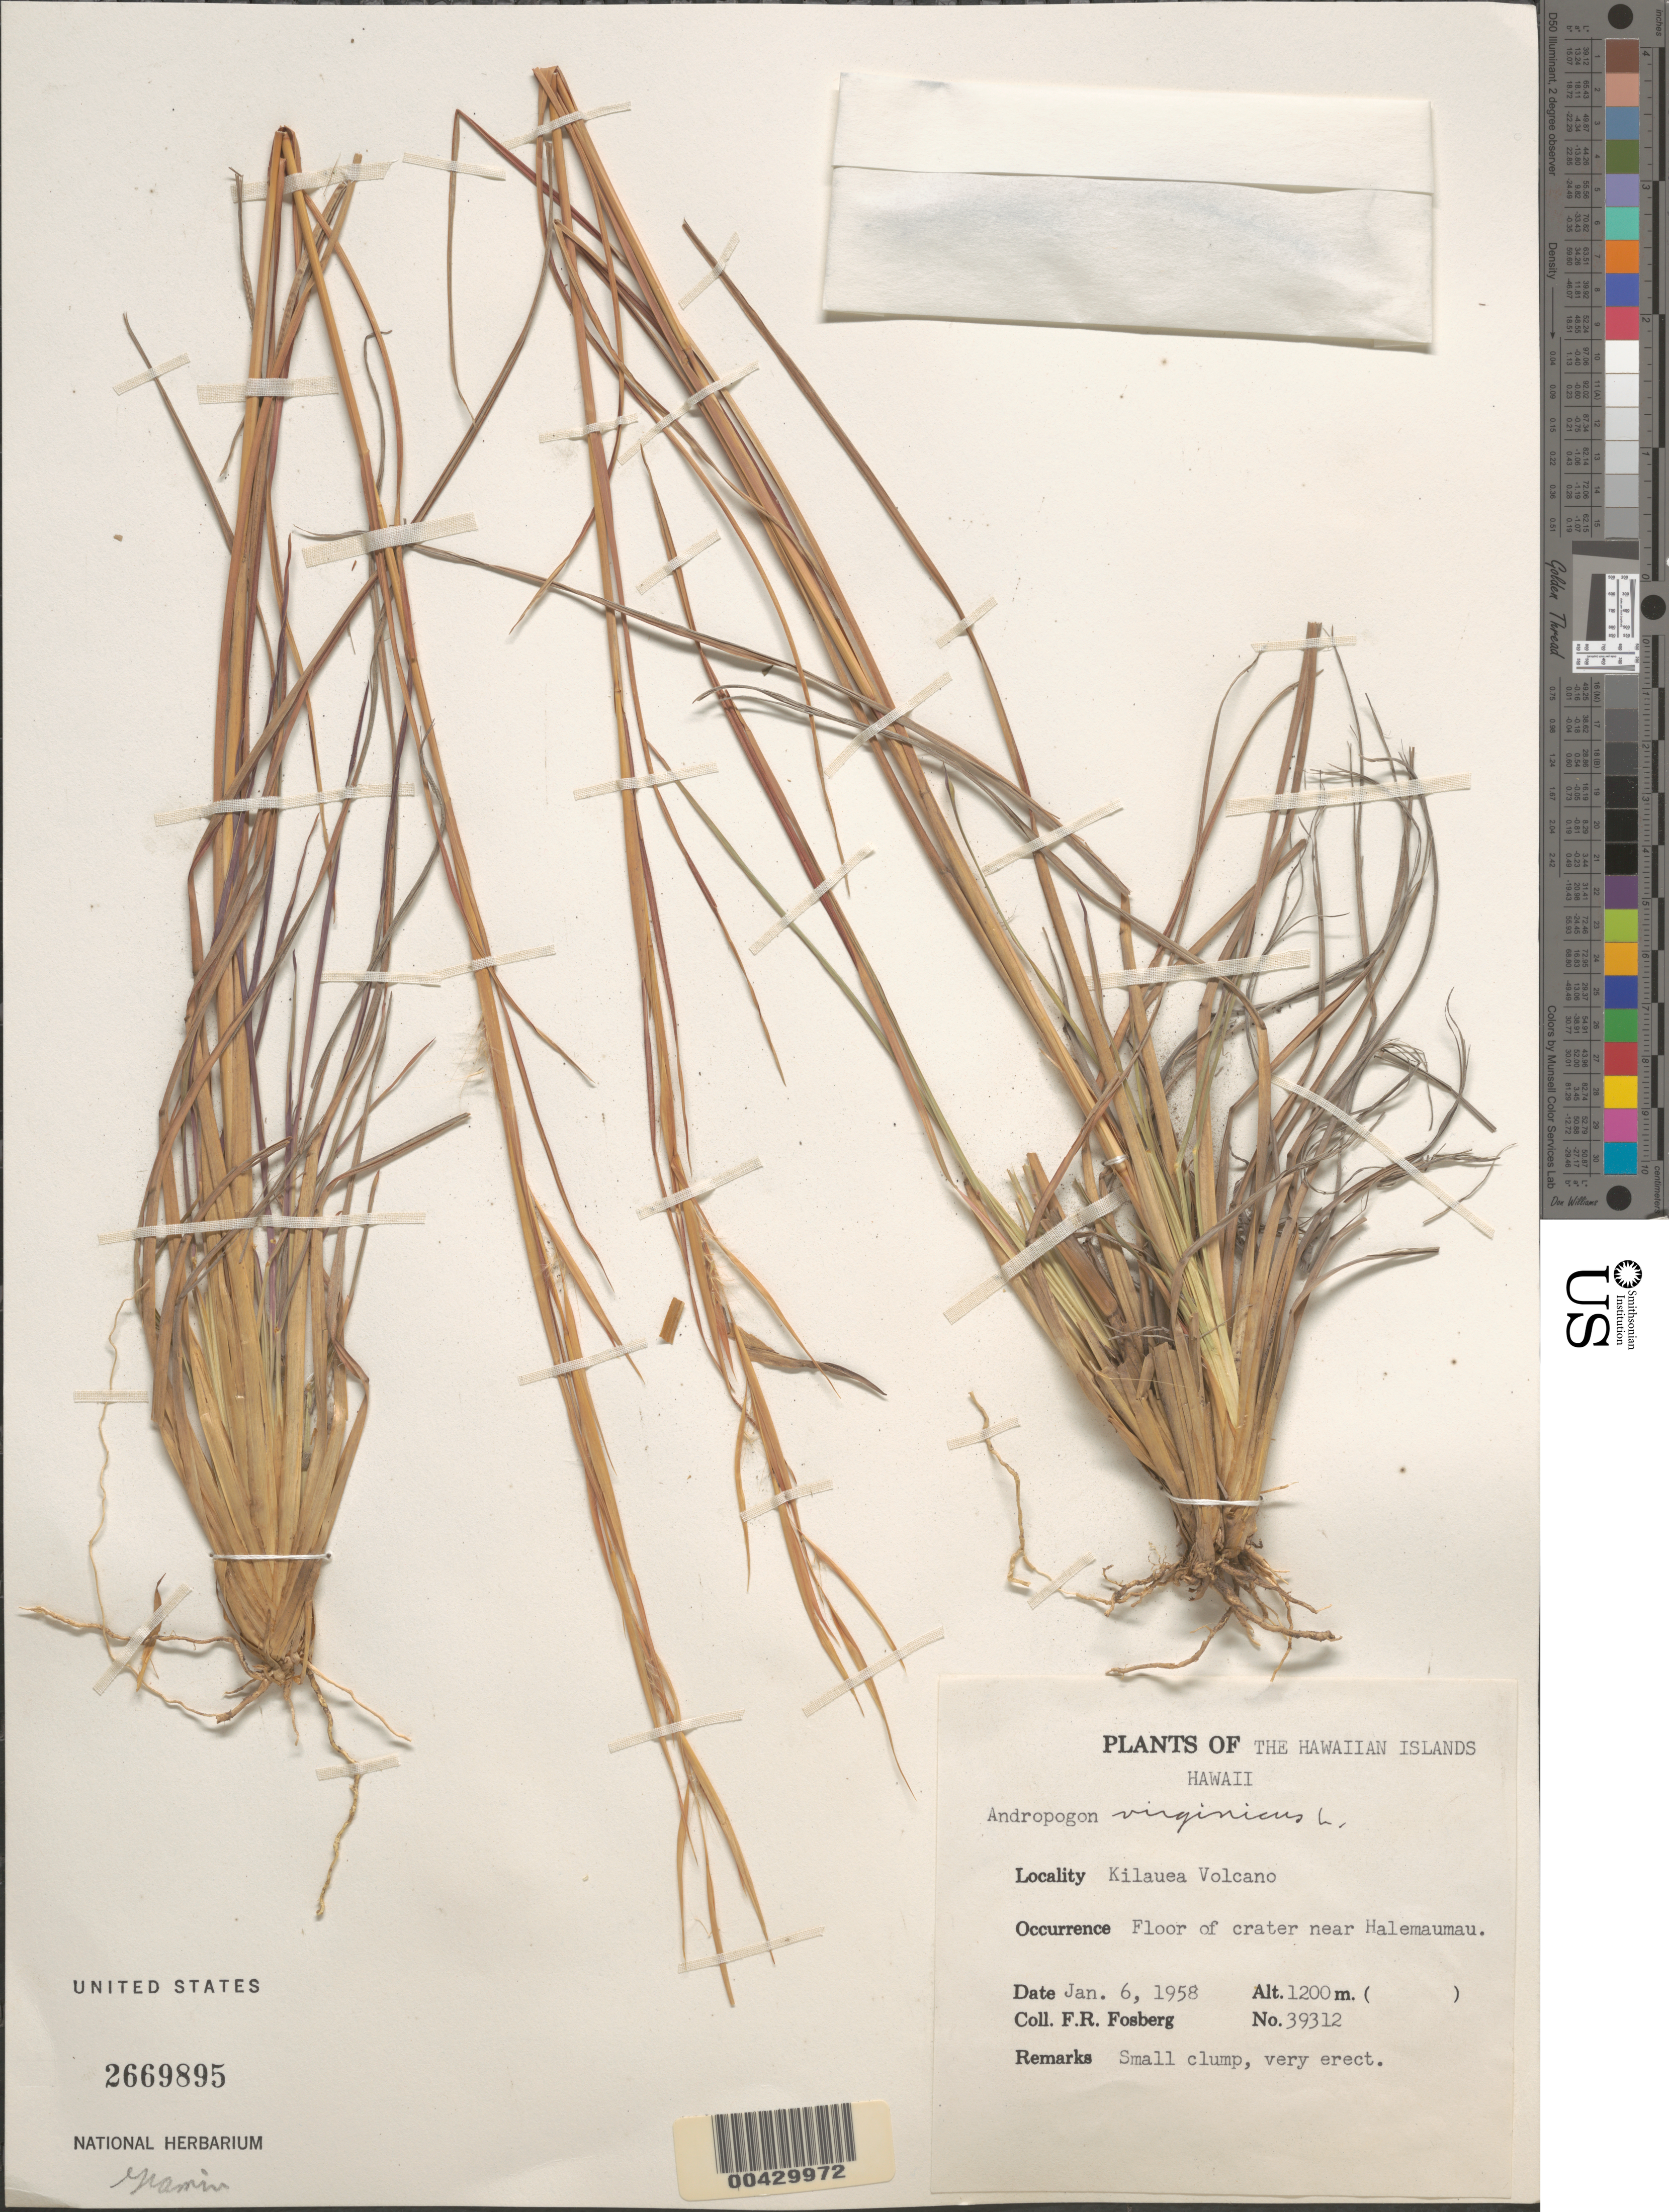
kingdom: Plantae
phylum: Tracheophyta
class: Liliopsida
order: Poales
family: Poaceae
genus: Andropogon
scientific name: Andropogon virginicus var. virginicus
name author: L.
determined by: Faccenda, K.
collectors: F. R. Fosberg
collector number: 39312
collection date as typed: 6 Jan 1958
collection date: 1958-01-06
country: United States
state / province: Hawaii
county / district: Hawaii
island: Hawaii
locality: Kilauea Volcano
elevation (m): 1200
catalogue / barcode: US 2669895